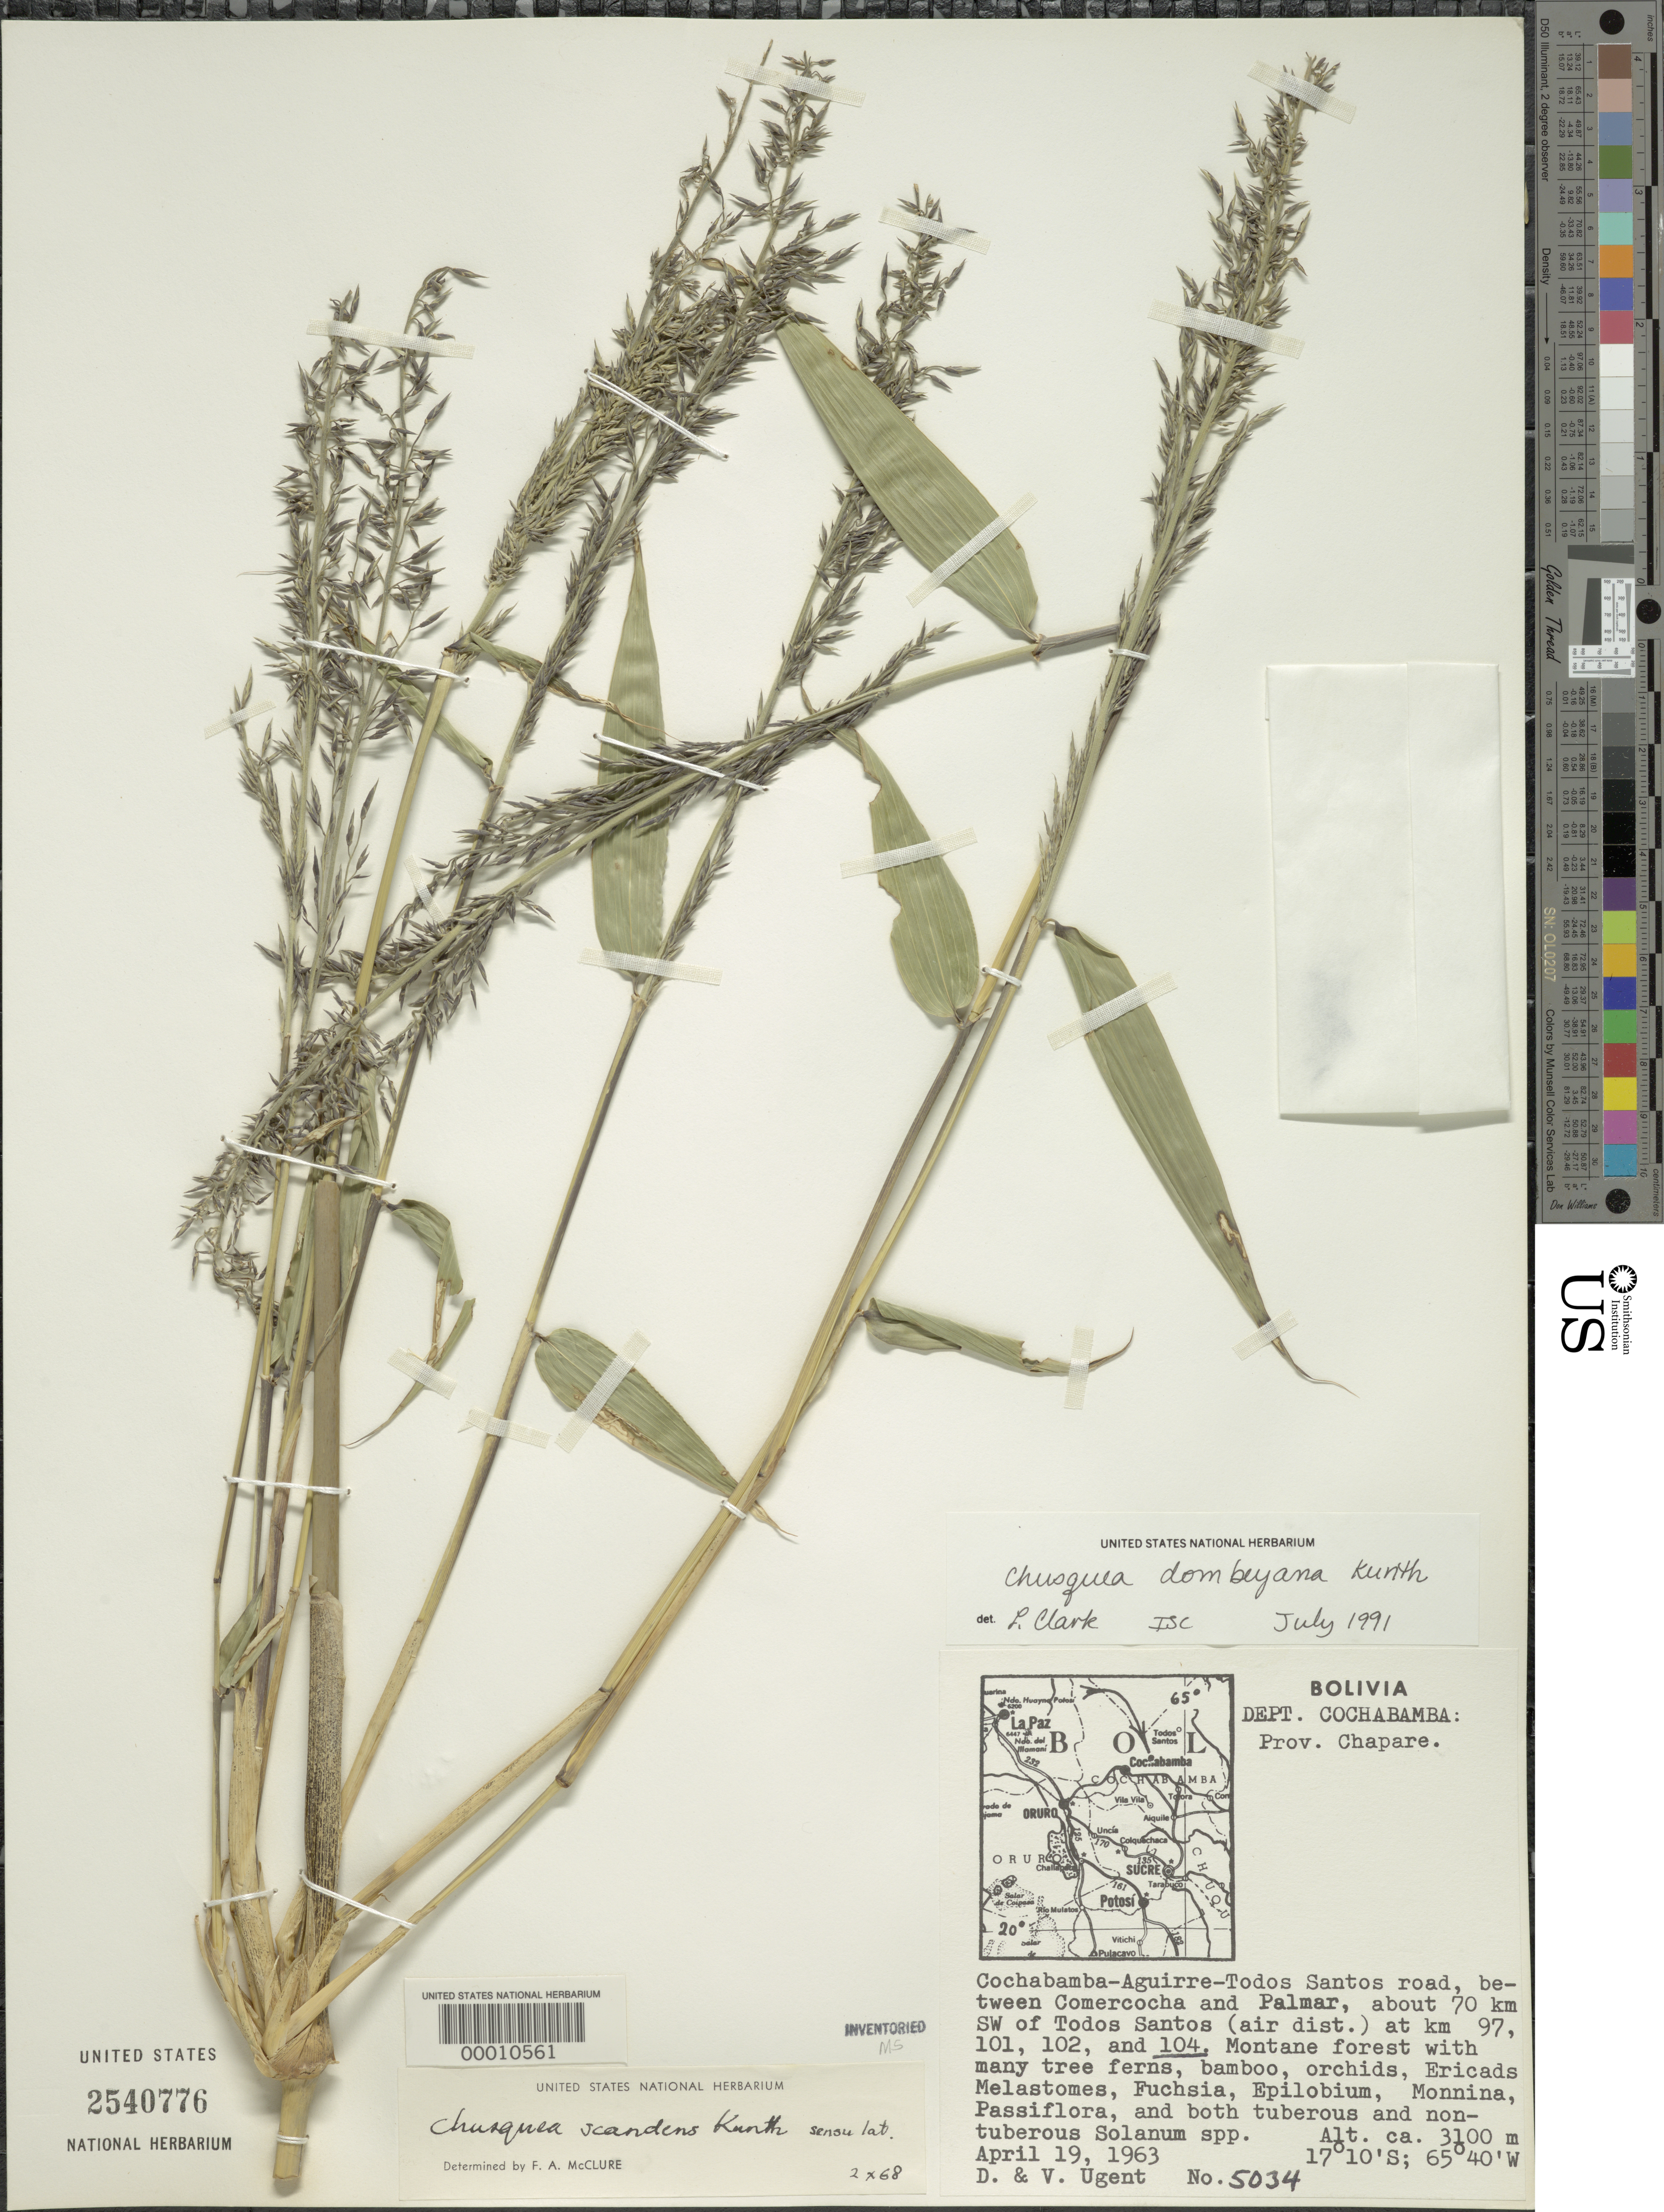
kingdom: Plantae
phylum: Tracheophyta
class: Liliopsida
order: Poales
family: Poaceae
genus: Chusquea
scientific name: Chusquea dombeyana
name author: Kunth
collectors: D. Ugent & V. Ugent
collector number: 5034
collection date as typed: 19 Apr 1963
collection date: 1963-04-19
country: Bolivia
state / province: Cochabamba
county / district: Chaparé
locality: Cochabamba-Aguirre-Todos Santos road, between Comercocha and Palmar, about 70 km SW ofTodos Santos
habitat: Montane forest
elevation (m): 3100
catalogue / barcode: US 2540776